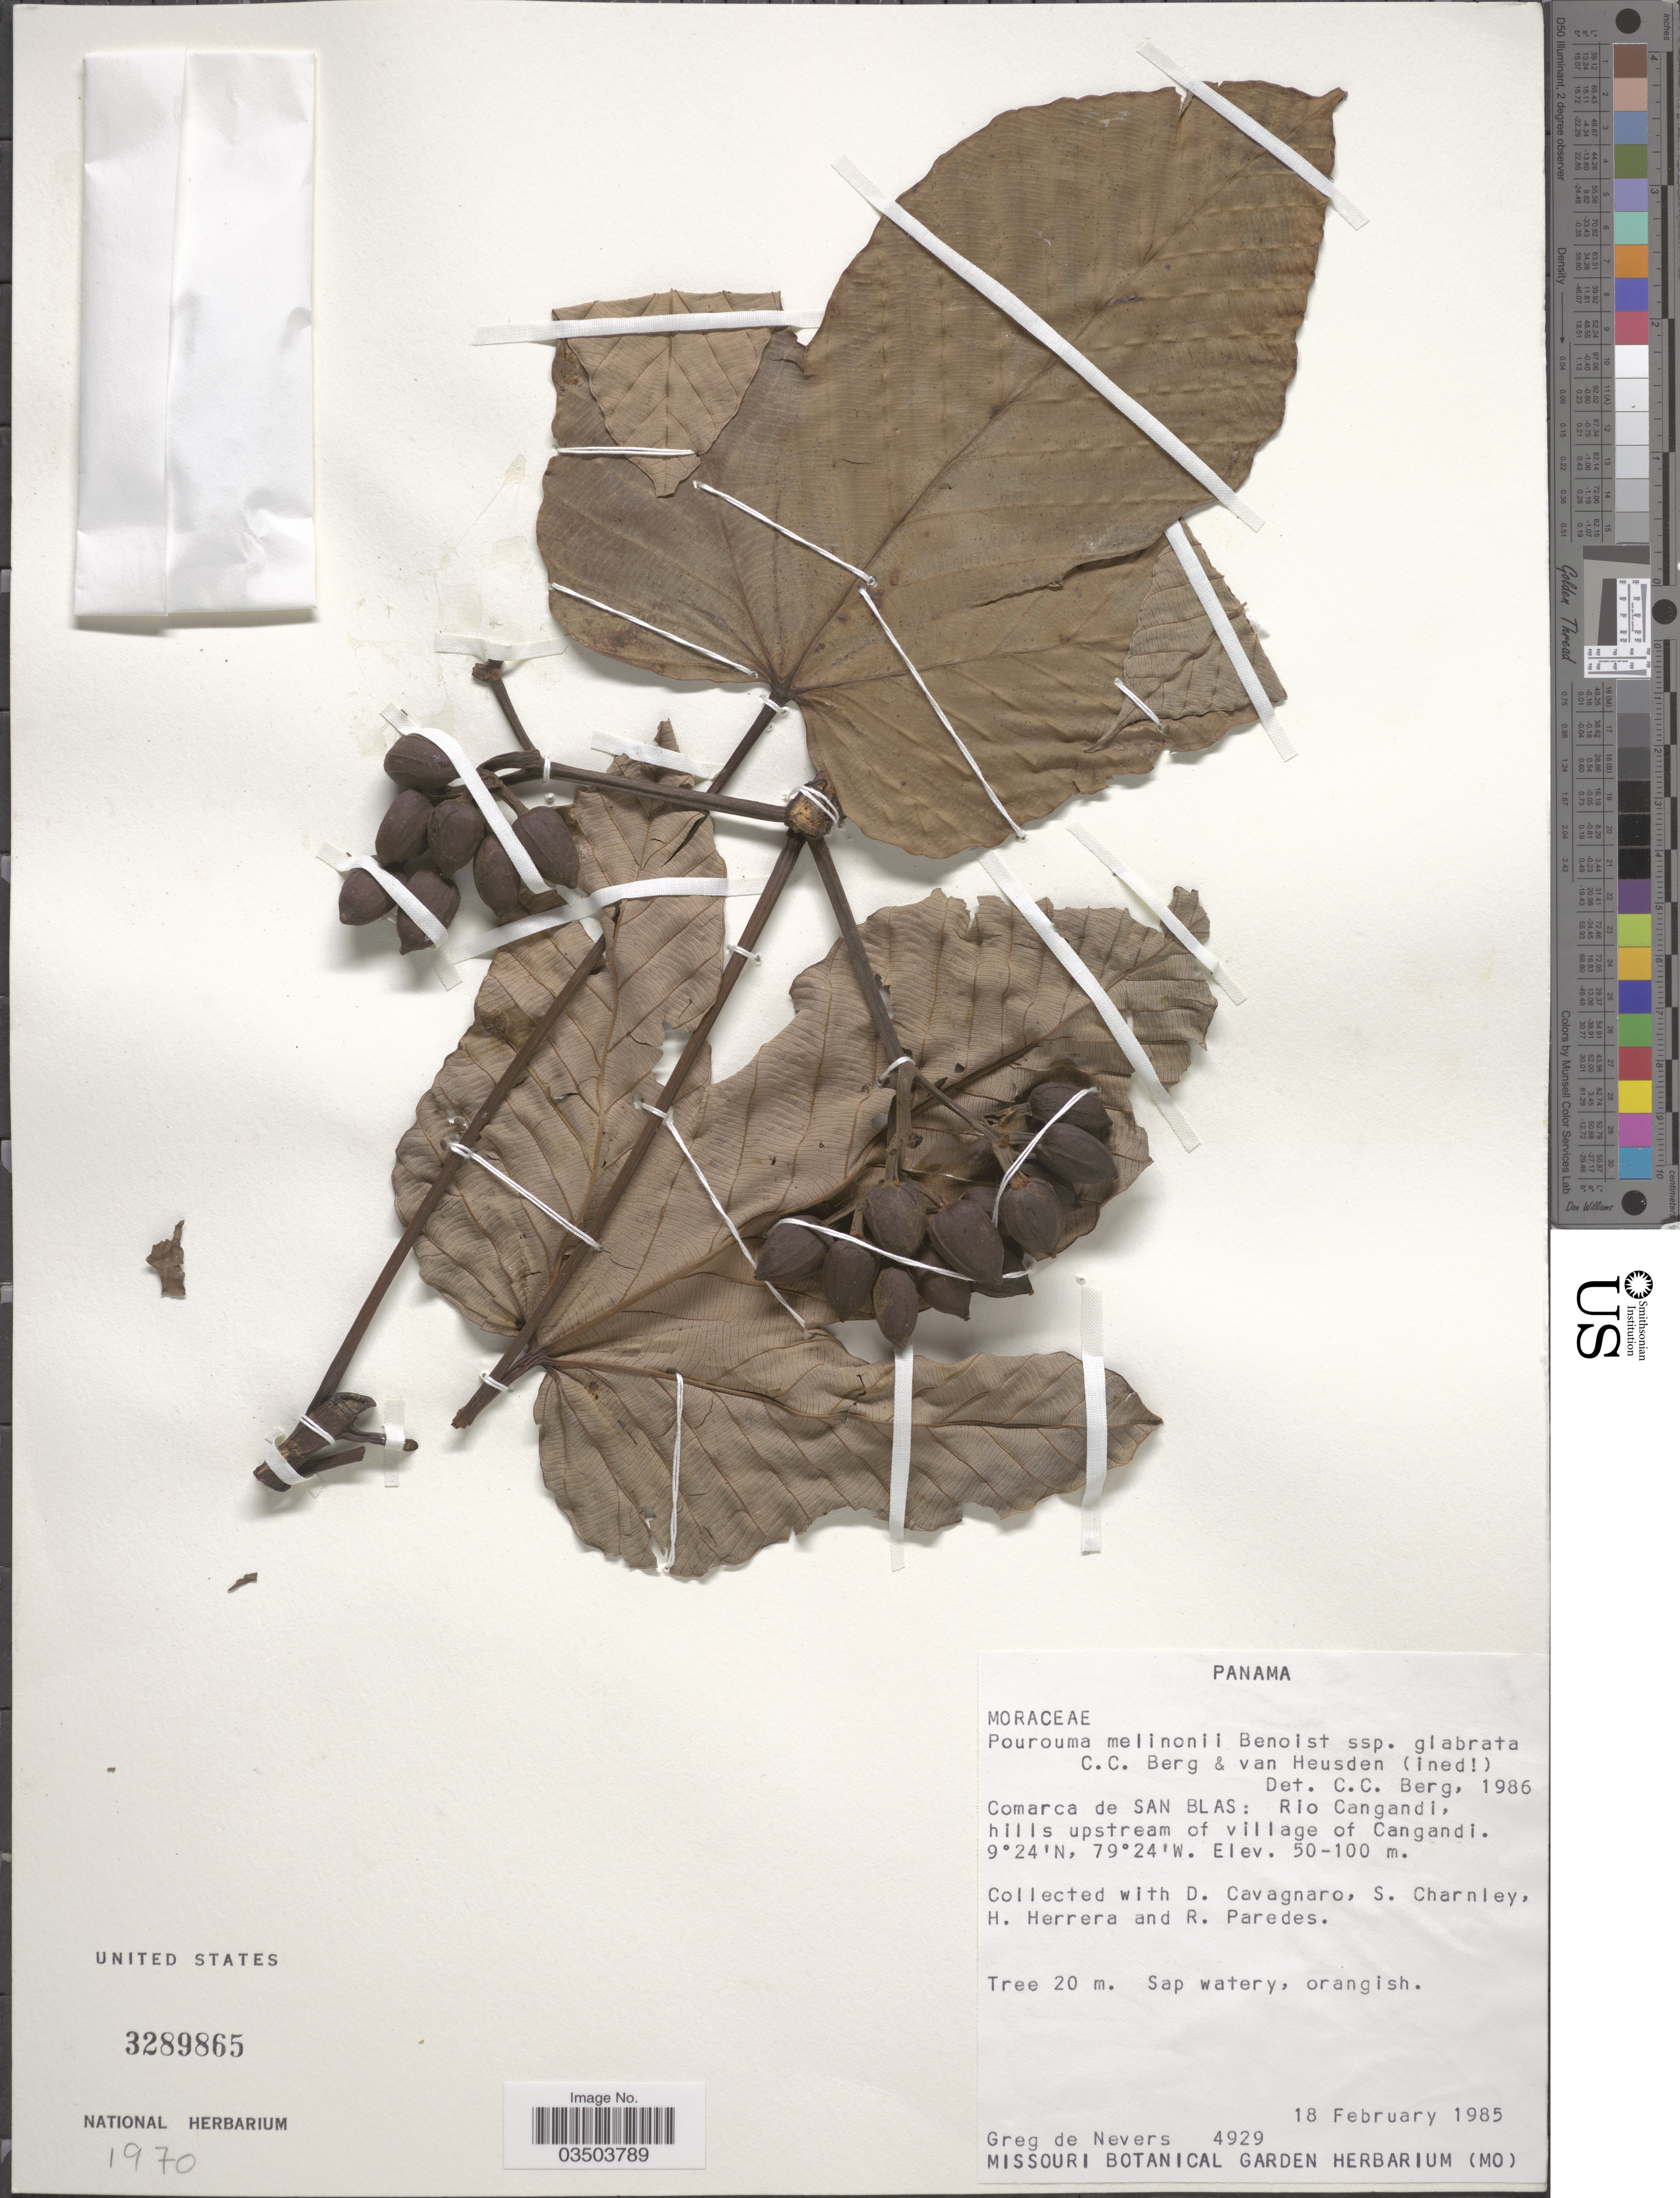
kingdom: Plantae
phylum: Tracheophyta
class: Magnoliopsida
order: Rosales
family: Urticaceae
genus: Pourouma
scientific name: Pourouma melinonii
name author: Benoist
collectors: G. Nevers, D. Cavagnaro, S. Charnley, H. Herrera & R. Paredes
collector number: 4929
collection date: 1985-02-18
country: Panama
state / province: Kuna Yala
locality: Comarca de San Blas: Rio Cangandi, hills upstream of village of Cangandi.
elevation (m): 50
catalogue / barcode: US 3289865